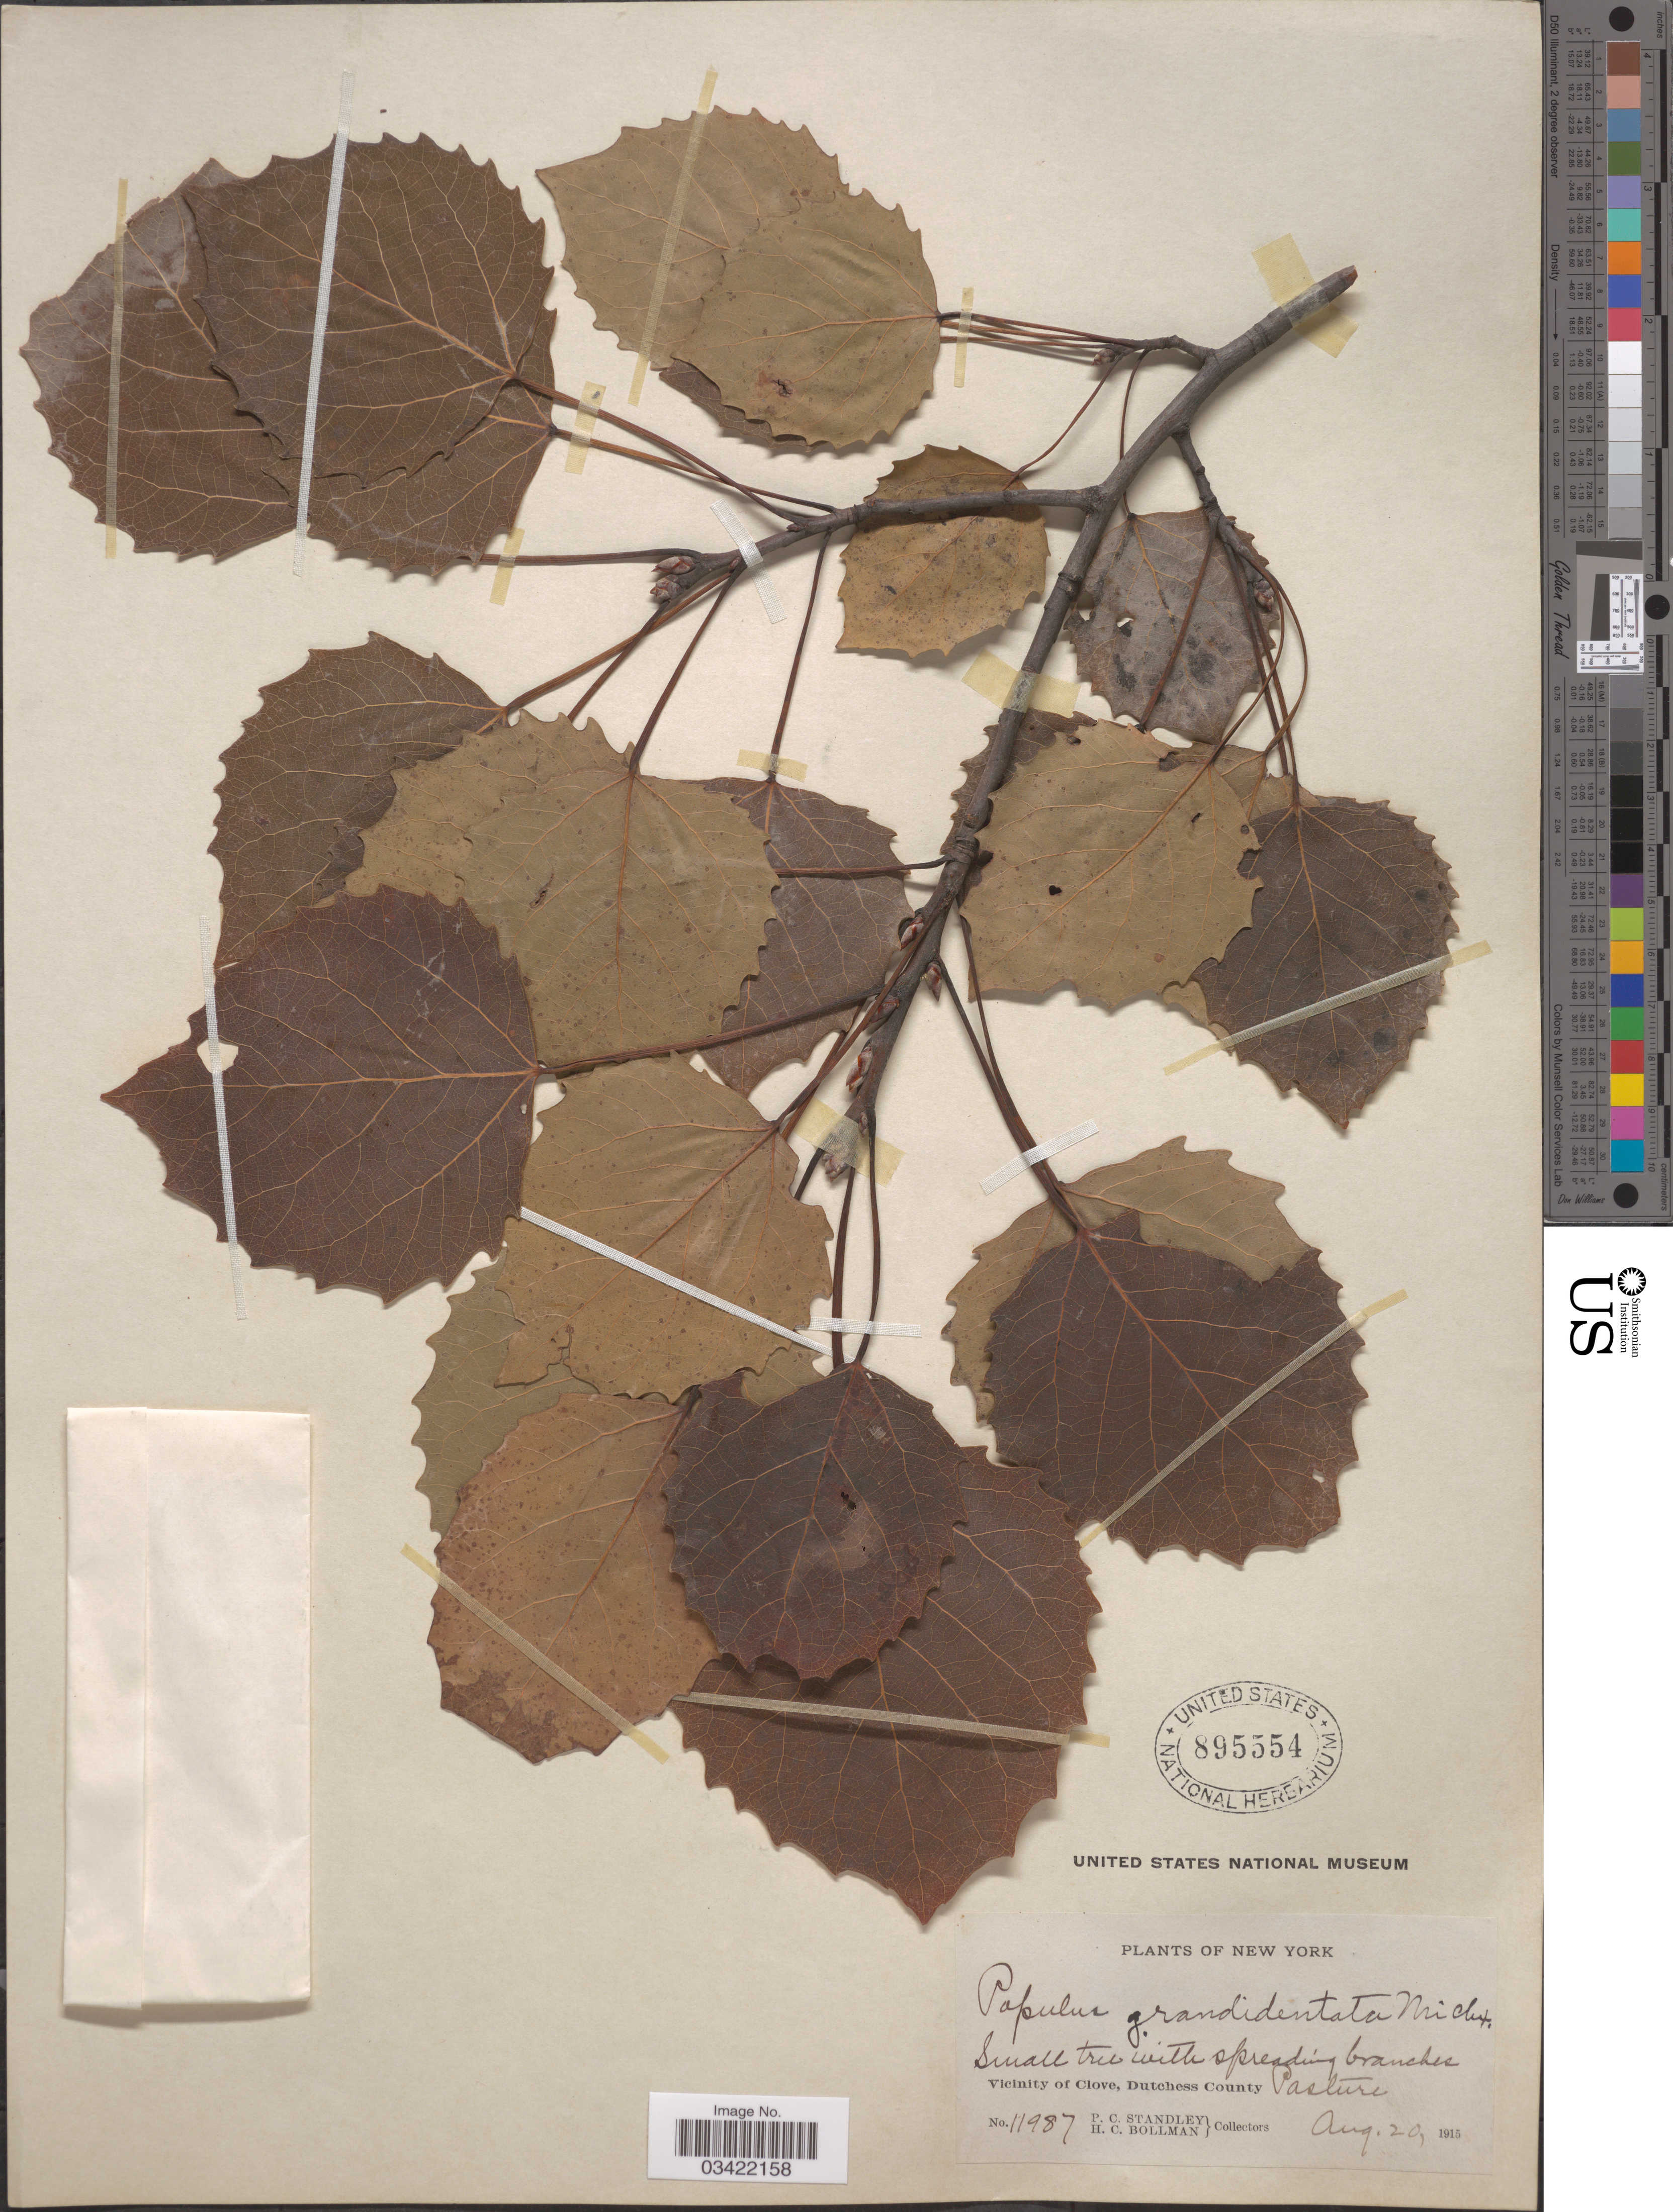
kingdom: Plantae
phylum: Tracheophyta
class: Magnoliopsida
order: Malpighiales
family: Salicaceae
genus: Populus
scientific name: Populus grandidentata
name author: Michx.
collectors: P. C. Standley & H. C. Bollman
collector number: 11987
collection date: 1915-08-20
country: United States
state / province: New York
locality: Vicinity of Clove, Dutchess County.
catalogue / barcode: US 895554